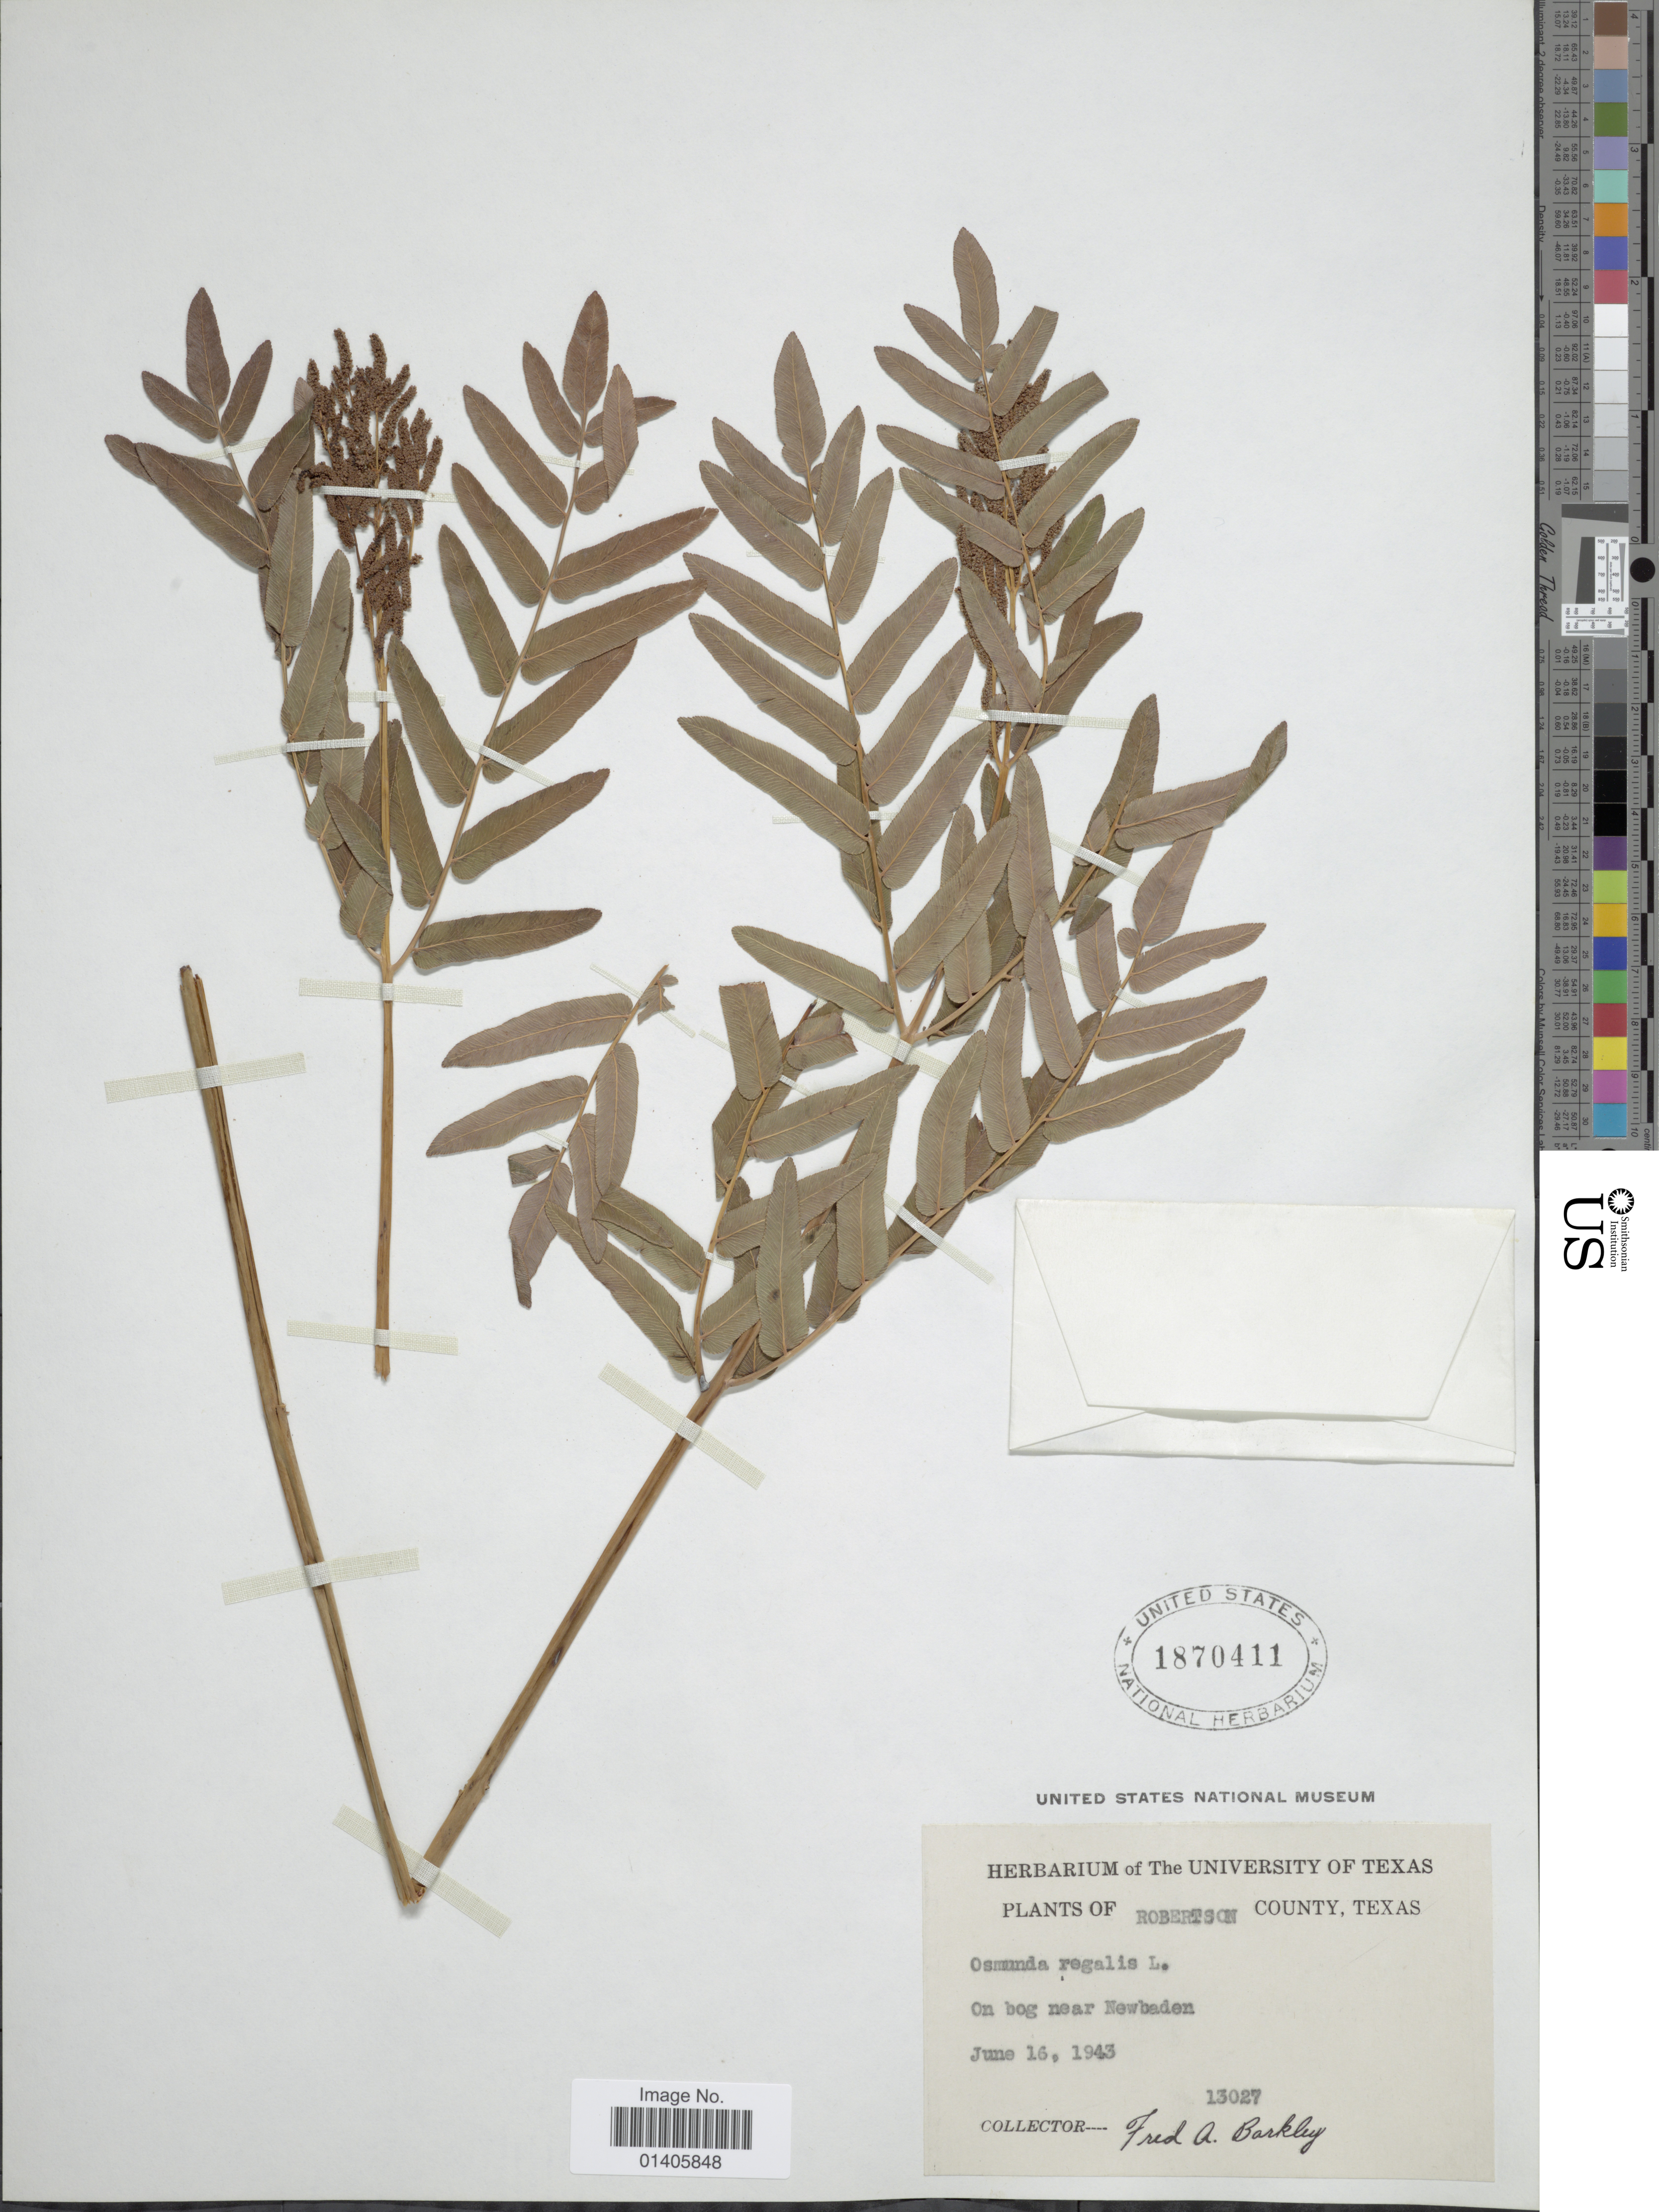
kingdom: Plantae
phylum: Tracheophyta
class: Polypodiopsida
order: Osmundales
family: Osmundaceae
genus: Osmunda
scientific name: Osmunda regalis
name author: L.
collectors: F. A. Barkley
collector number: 13027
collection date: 1943-06-16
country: United States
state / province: Texas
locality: Robertson County, On bog near Newbaden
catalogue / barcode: US 1870411